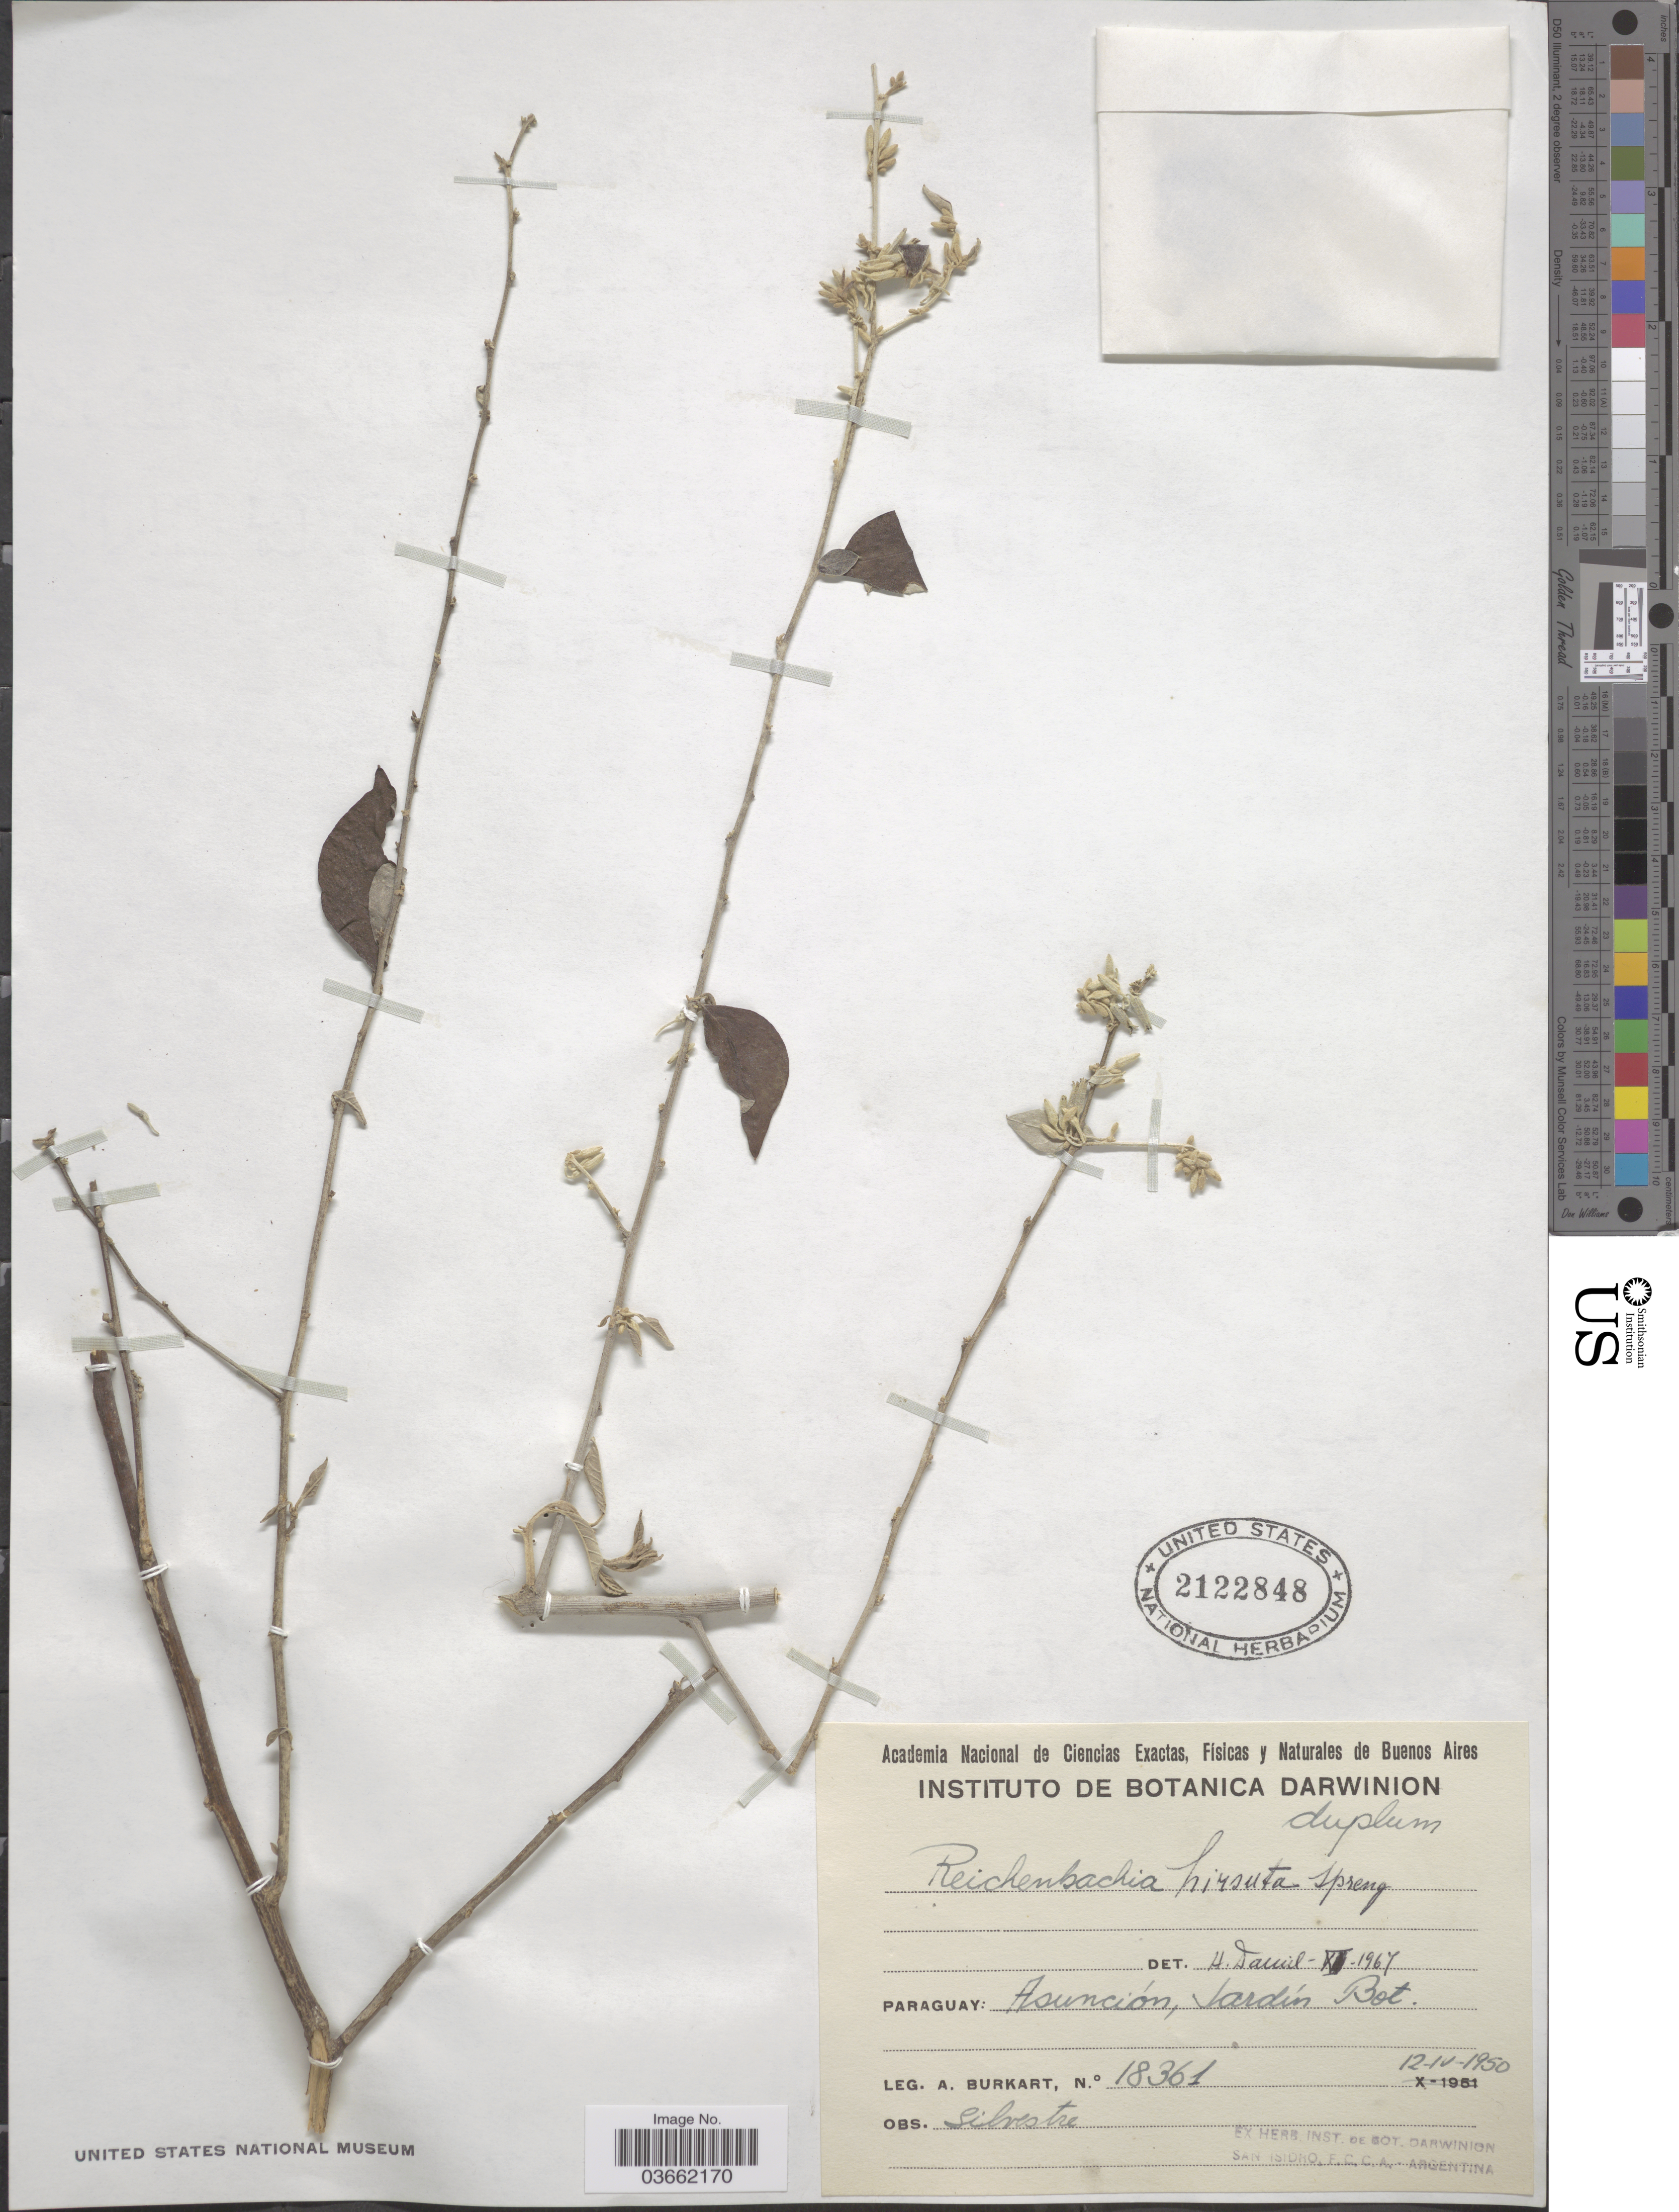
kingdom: Plantae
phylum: Tracheophyta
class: Magnoliopsida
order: Caryophyllales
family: Nyctaginaceae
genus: Reichenbachia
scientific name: Reichenbachia hirsuta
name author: Spreng.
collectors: A. E. Burkart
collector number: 18361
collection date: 1950-04-12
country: Paraguay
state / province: Asuncion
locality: Jardín Bot.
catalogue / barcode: US 2122848